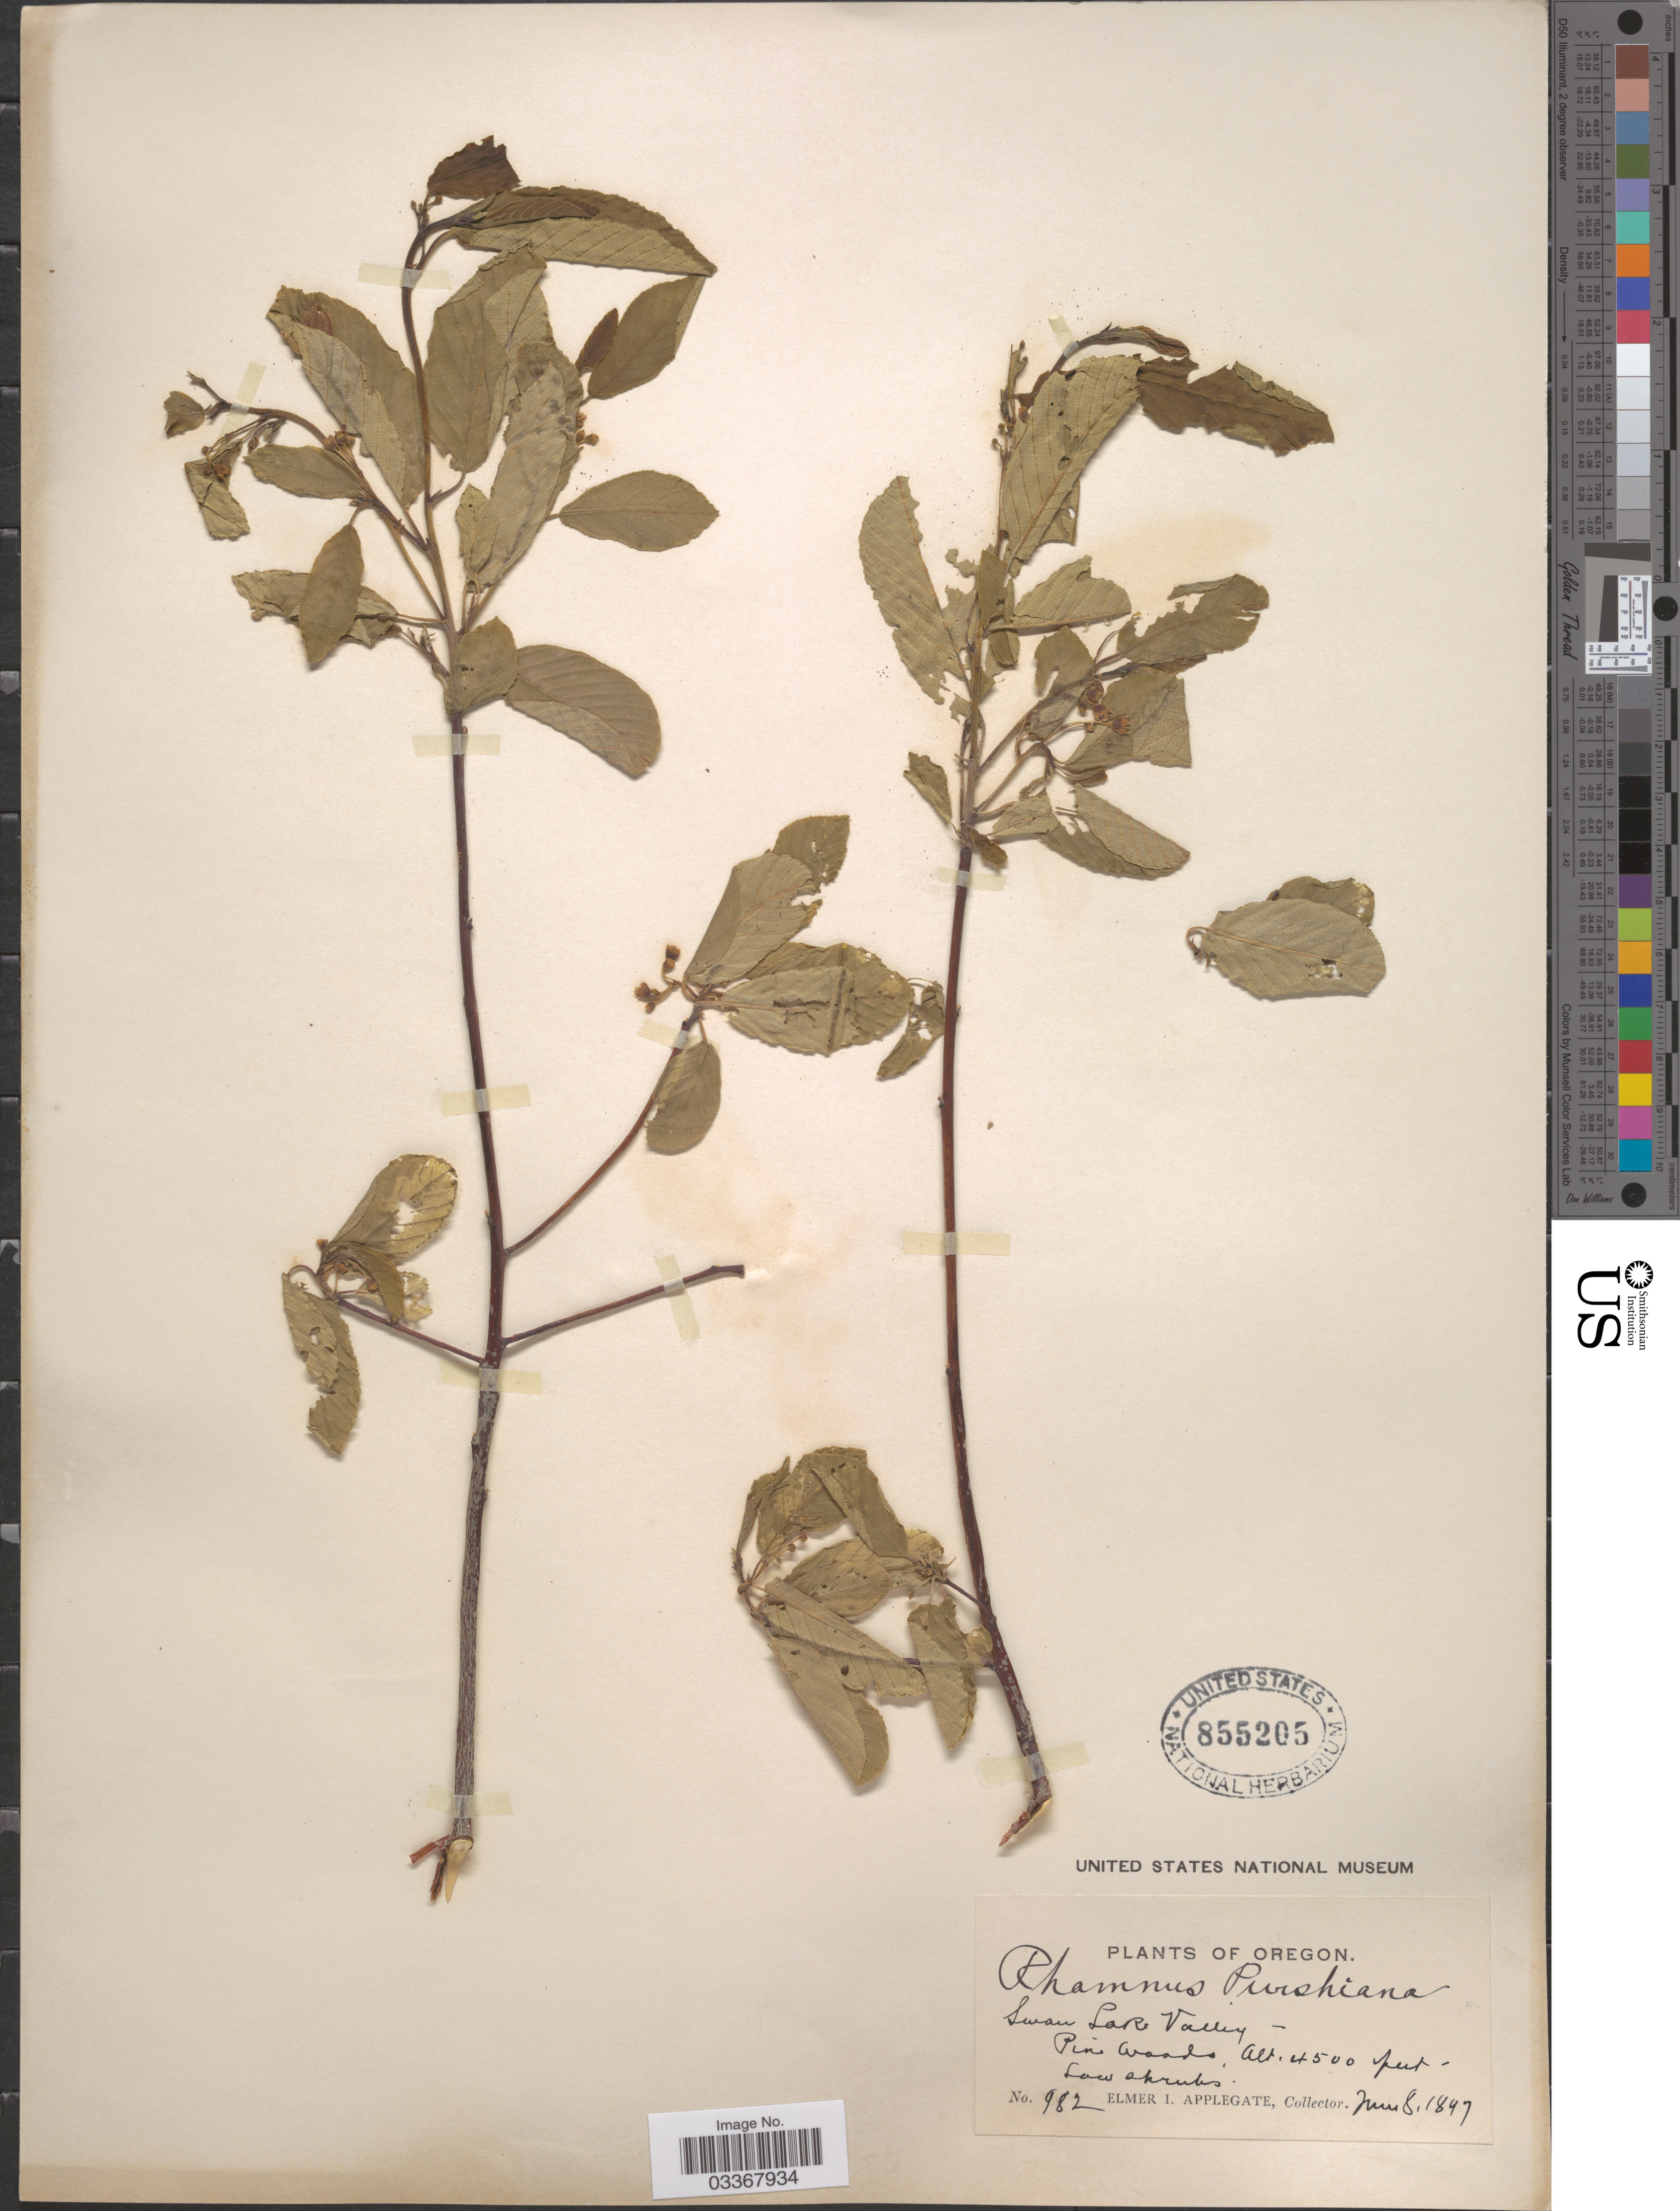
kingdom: Plantae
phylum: Tracheophyta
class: Magnoliopsida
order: Rosales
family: Rhamnaceae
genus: Frangula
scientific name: Frangula purshiana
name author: (DC.) A. Gray ex J.G. Cooper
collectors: E. I. Applegate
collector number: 982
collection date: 1897-06-08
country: United States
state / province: Oregon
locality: Swan Lake Valley.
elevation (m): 1372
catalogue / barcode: US 855205